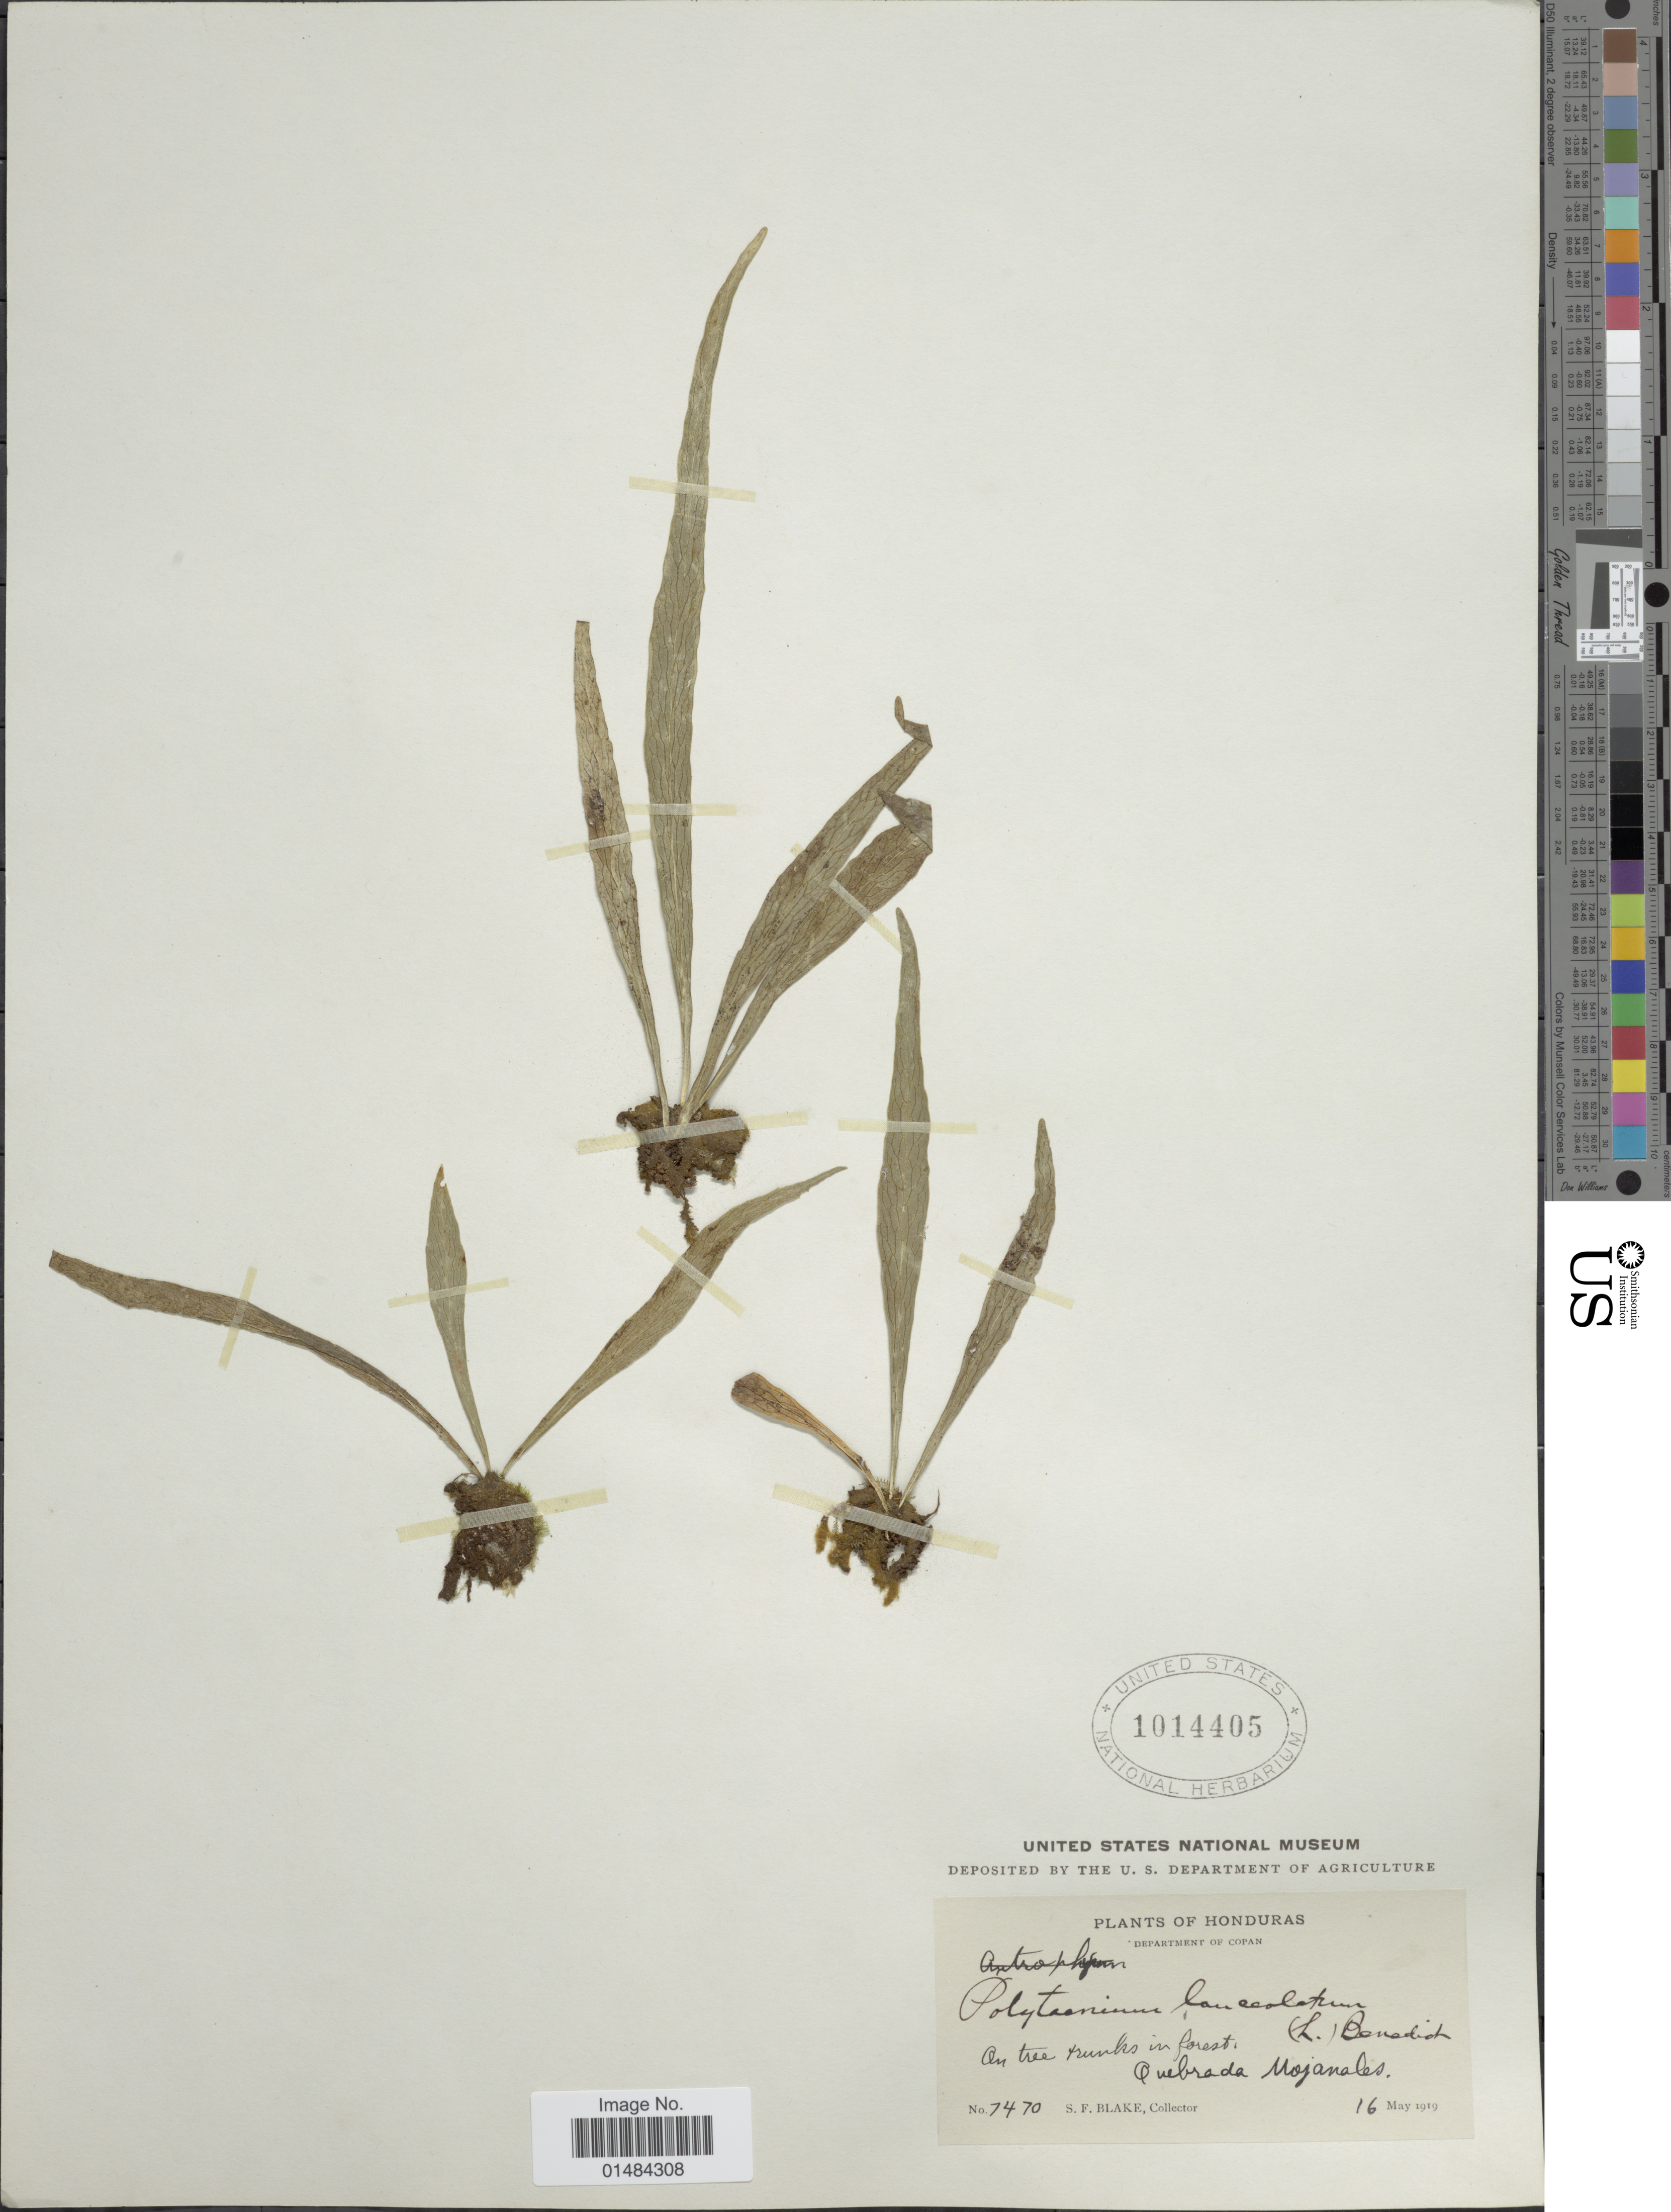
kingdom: Plantae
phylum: Tracheophyta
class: Polypodiopsida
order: Polypodiales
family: Pteridaceae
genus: Polytaenium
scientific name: Polytaenium lanceolatum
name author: (L.) Desv.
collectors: S. Blake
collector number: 7470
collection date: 1919-05-16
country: Honduras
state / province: Copán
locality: Honduras, Quebrada Mojanales.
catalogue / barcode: US 1014405